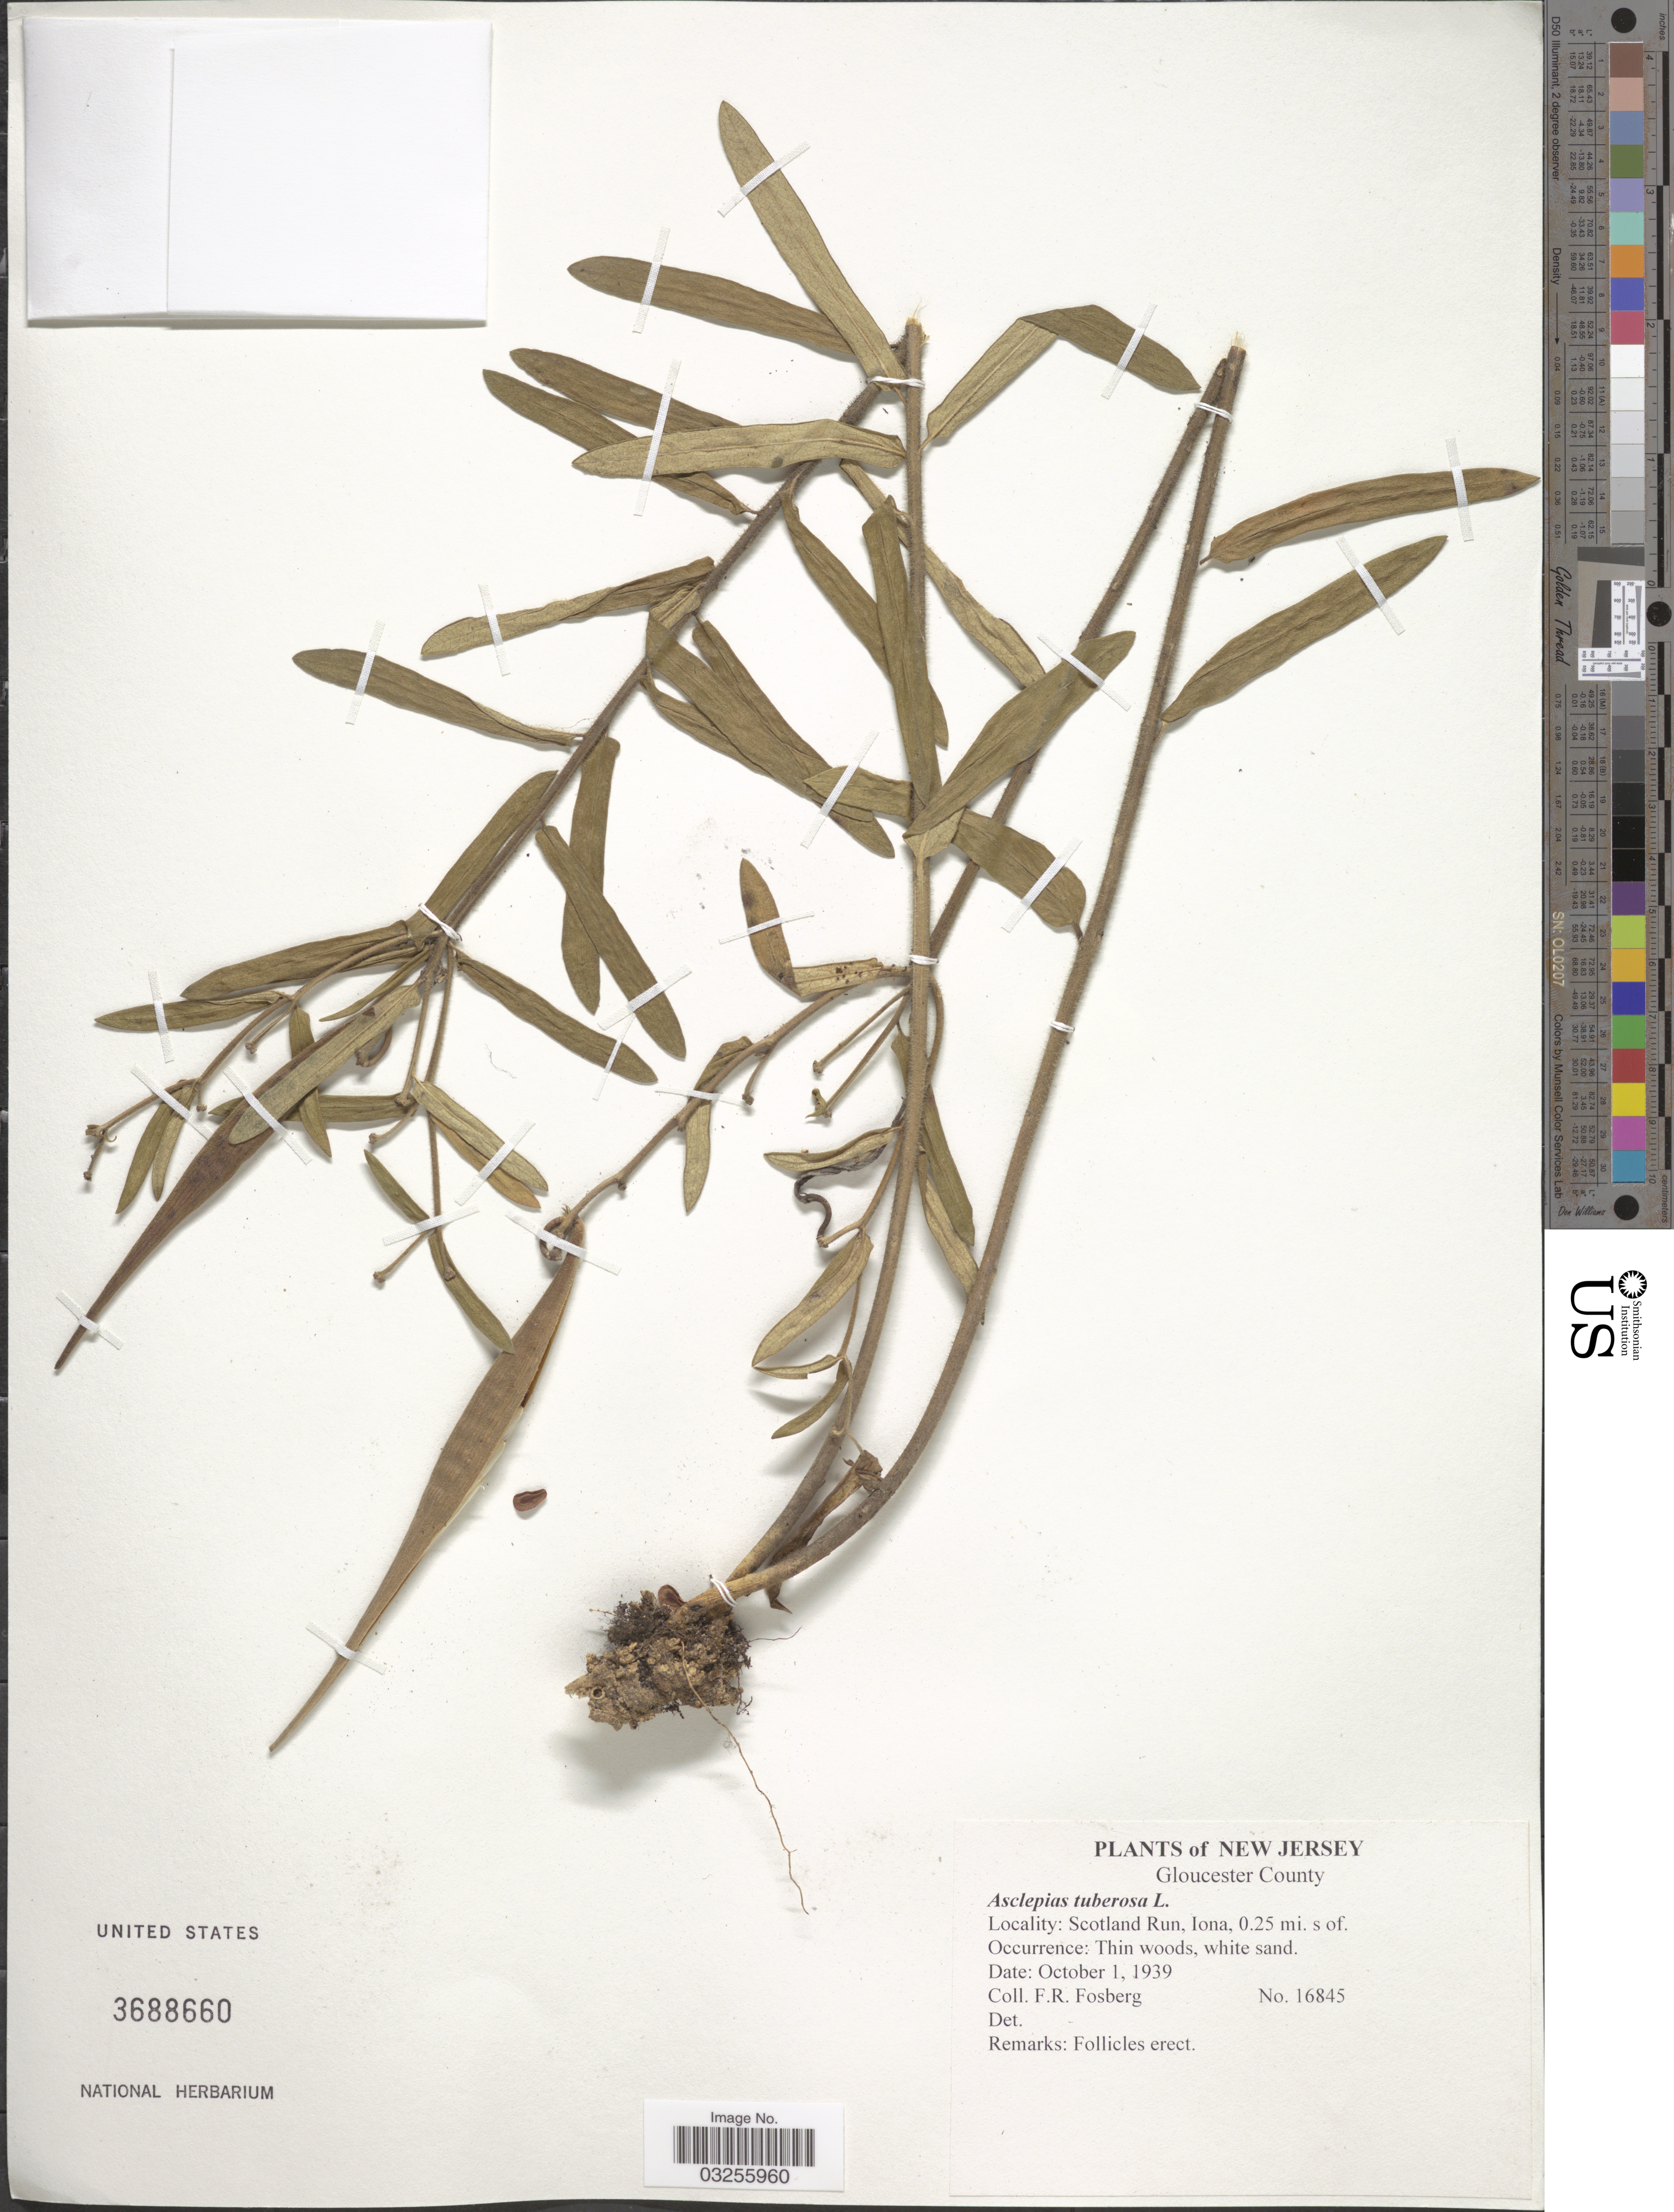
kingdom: Plantae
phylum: Tracheophyta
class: Magnoliopsida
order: Gentianales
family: Apocynaceae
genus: Asclepias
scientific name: Asclepias tuberosa subsp. tuberosa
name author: L.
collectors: F. R. Fosberg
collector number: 16845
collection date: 1939-10-01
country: United States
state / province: New Jersey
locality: Gloucester County. Scotland Run, Iona, 0.25 mi. s. of.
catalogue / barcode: US 3688660